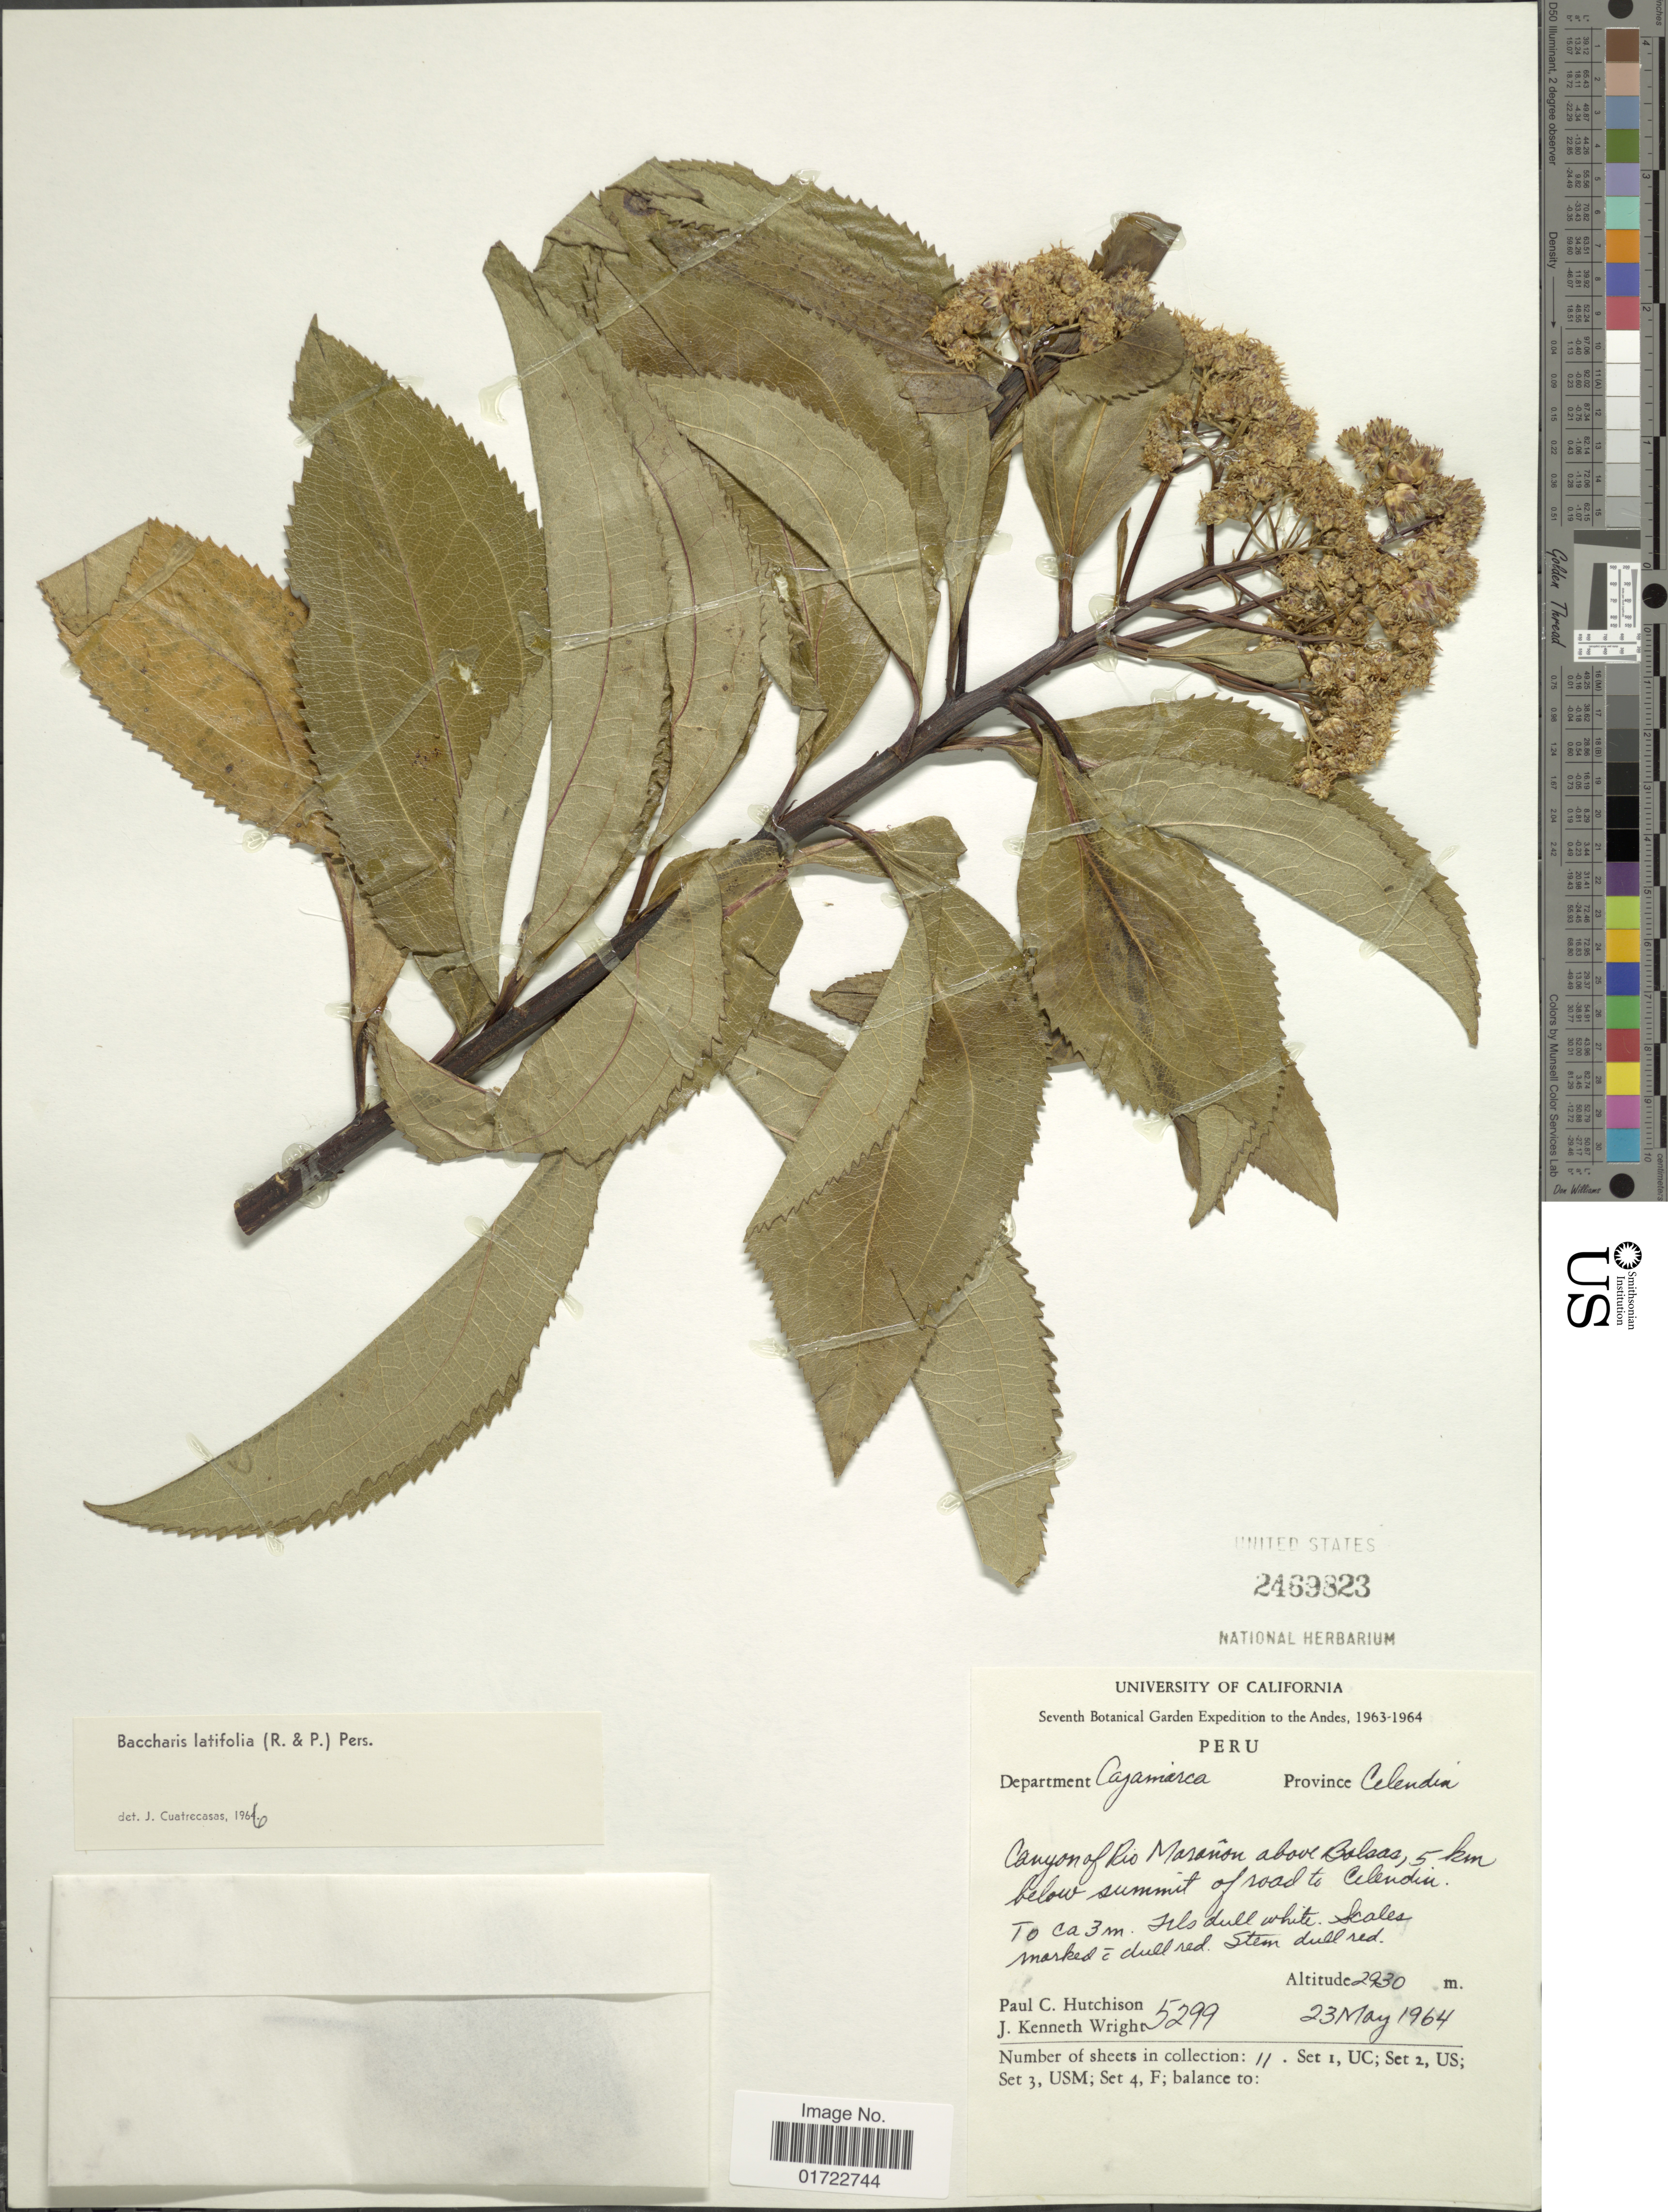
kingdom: Plantae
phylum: Tracheophyta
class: Magnoliopsida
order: Asterales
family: Asteraceae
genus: Baccharis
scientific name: Baccharis latifolia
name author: (Ruiz & Pav.) Pers.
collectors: P. C. Hutchison & J. K. Wright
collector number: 5299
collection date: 1964-05-23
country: Peru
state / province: Cajamarca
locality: Department Cajamarca, Province Celendin, Canyon of Rio Marañon above Balsas, 5 km below summit of road to Celendin.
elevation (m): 2930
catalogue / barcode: US 2469823